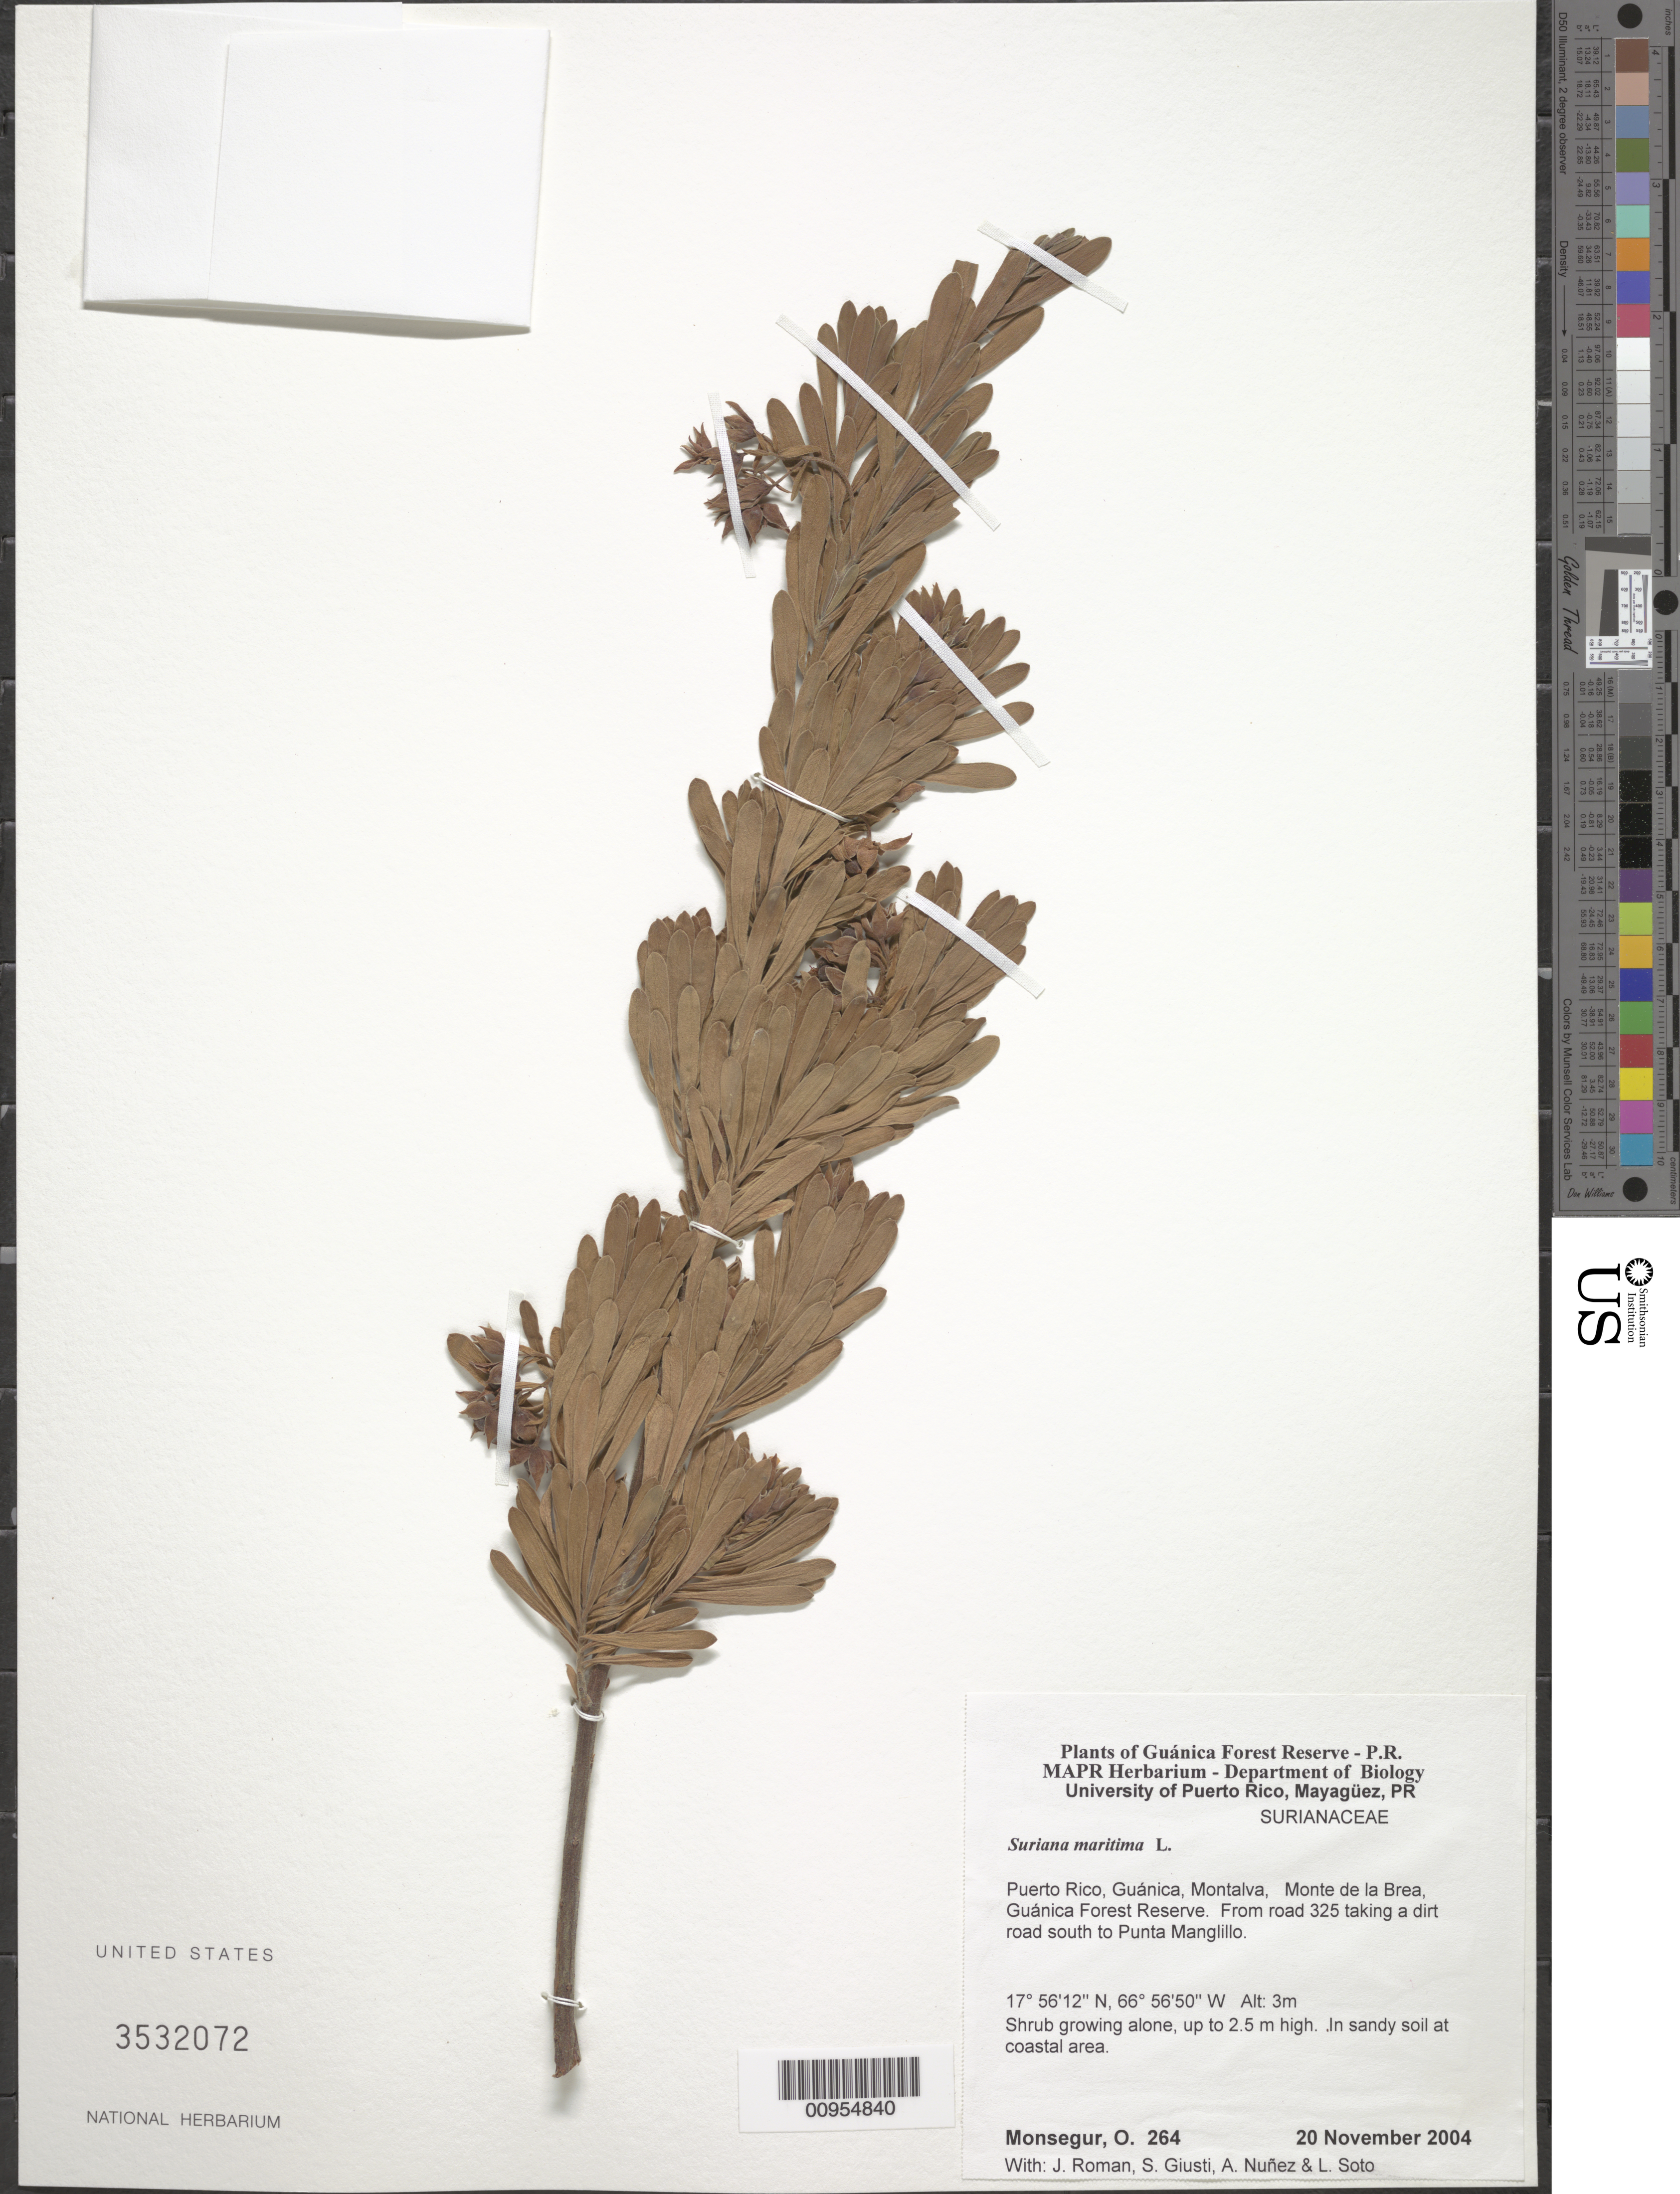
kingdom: Plantae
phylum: Tracheophyta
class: Magnoliopsida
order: Fabales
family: Surianaceae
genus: Suriana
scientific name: Suriana maritima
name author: L.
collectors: O. Monsegur, J. Román, S. Giusti, A. Nuñez & L. Soto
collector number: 264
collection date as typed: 20 Nov 2004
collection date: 2004-11-20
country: Puerto Rico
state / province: Guánica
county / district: Montalva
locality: Guánica Forest Reserve. Monte de la Brea, from road 325 taking a dirt road south to Punta Manglillo.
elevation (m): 3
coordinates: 17.56115, 66.56498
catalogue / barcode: US 3532072